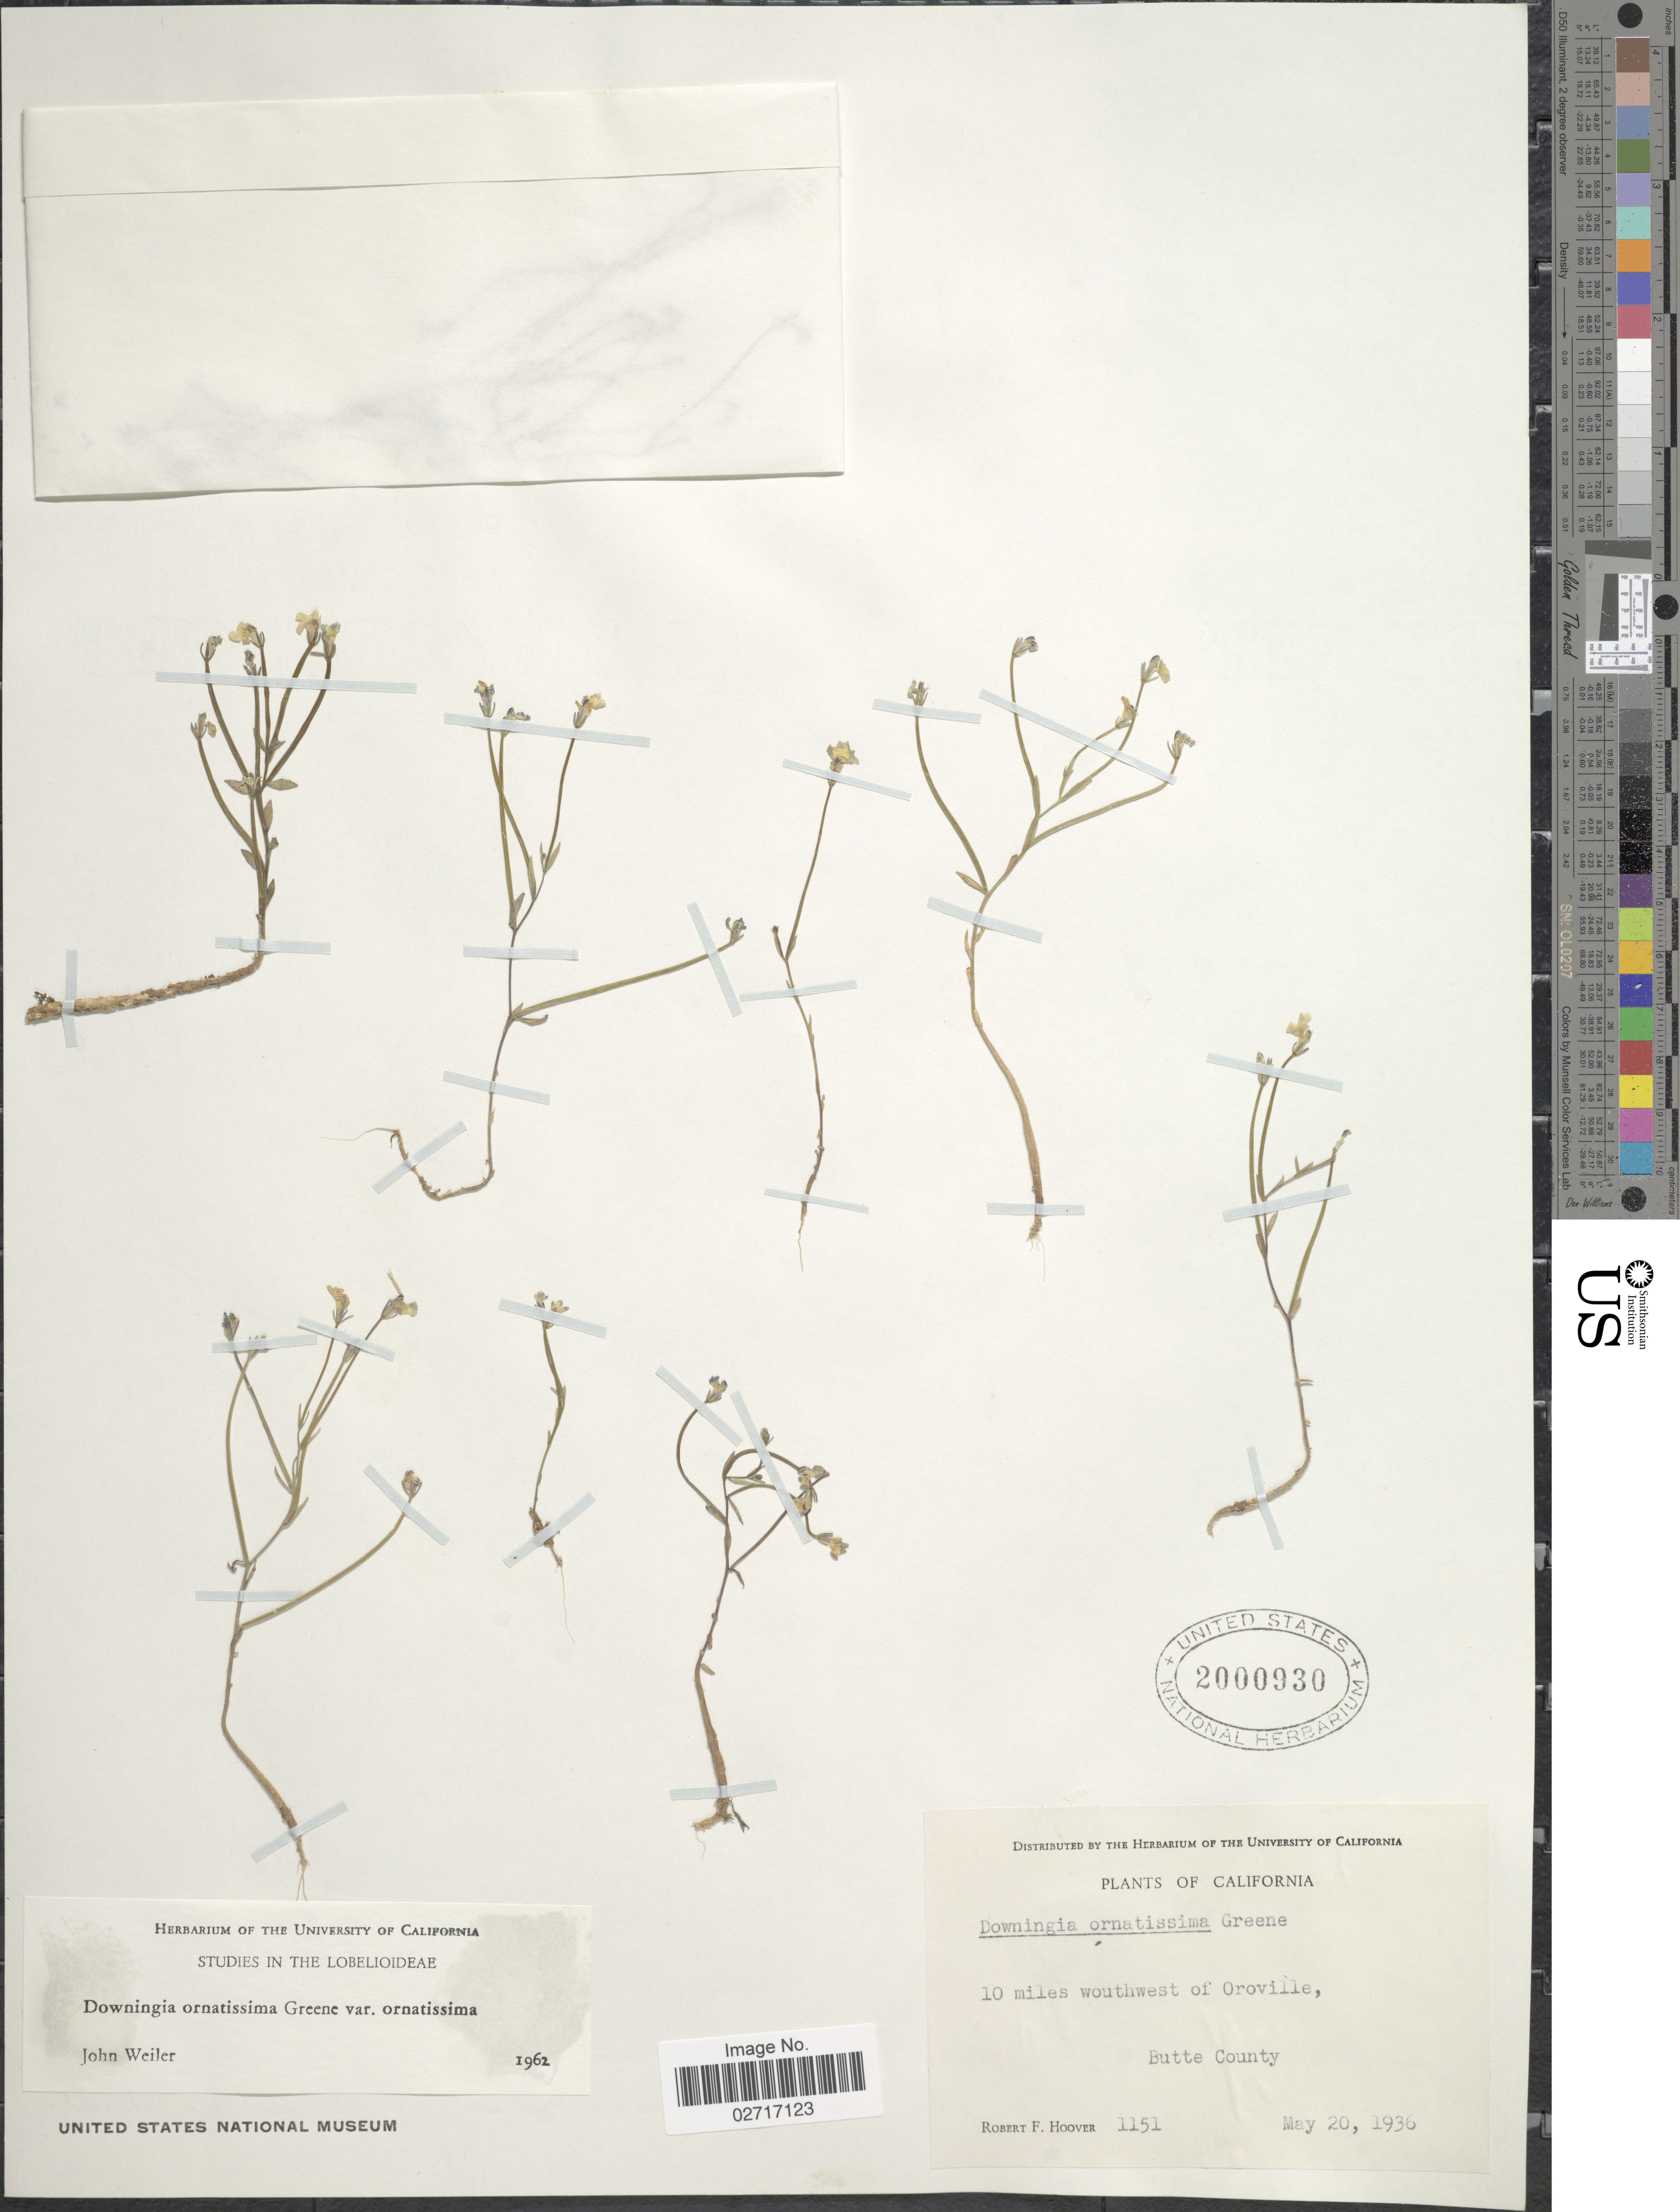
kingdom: Plantae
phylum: Tracheophyta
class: Magnoliopsida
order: Asterales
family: Campanulaceae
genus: Downingia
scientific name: Downingia ornatissima var. ornatissima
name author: Greene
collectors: R. F. Hoover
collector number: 1151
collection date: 1936-05-20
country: United States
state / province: California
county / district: Butte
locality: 10 miles wouthwest of Oroville, Butte County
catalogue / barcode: US 2000930